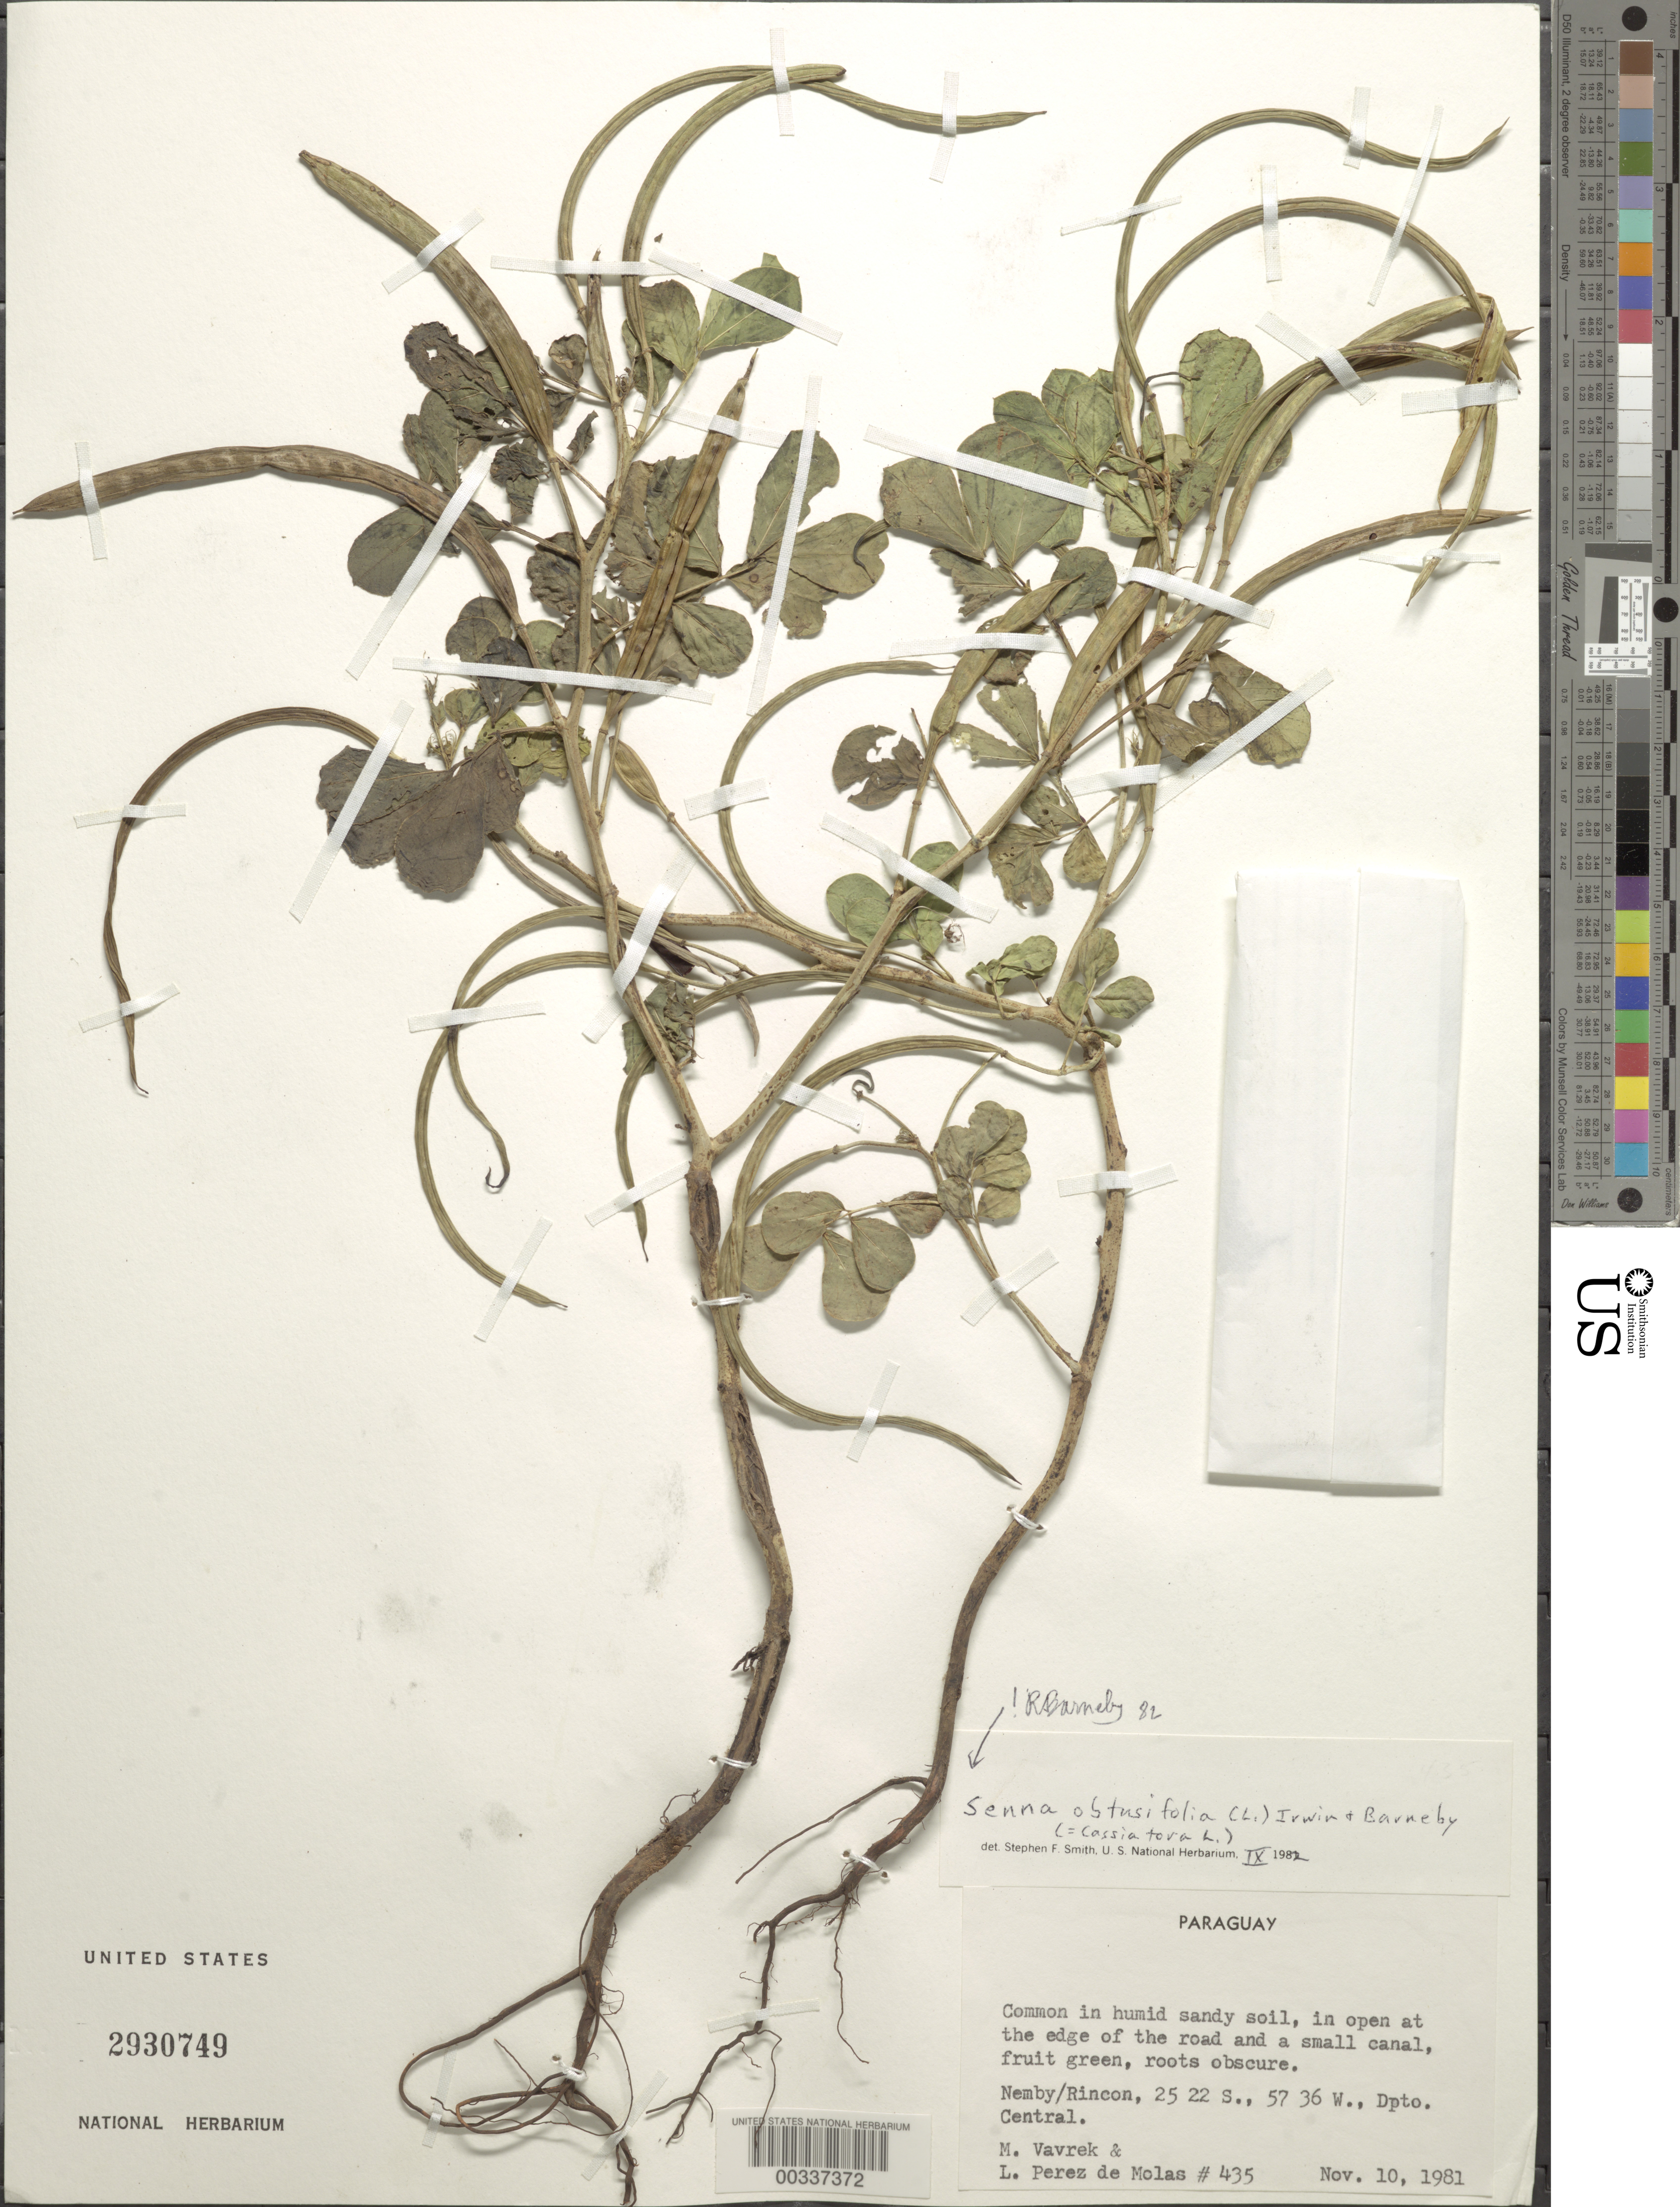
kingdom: Plantae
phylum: Tracheophyta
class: Magnoliopsida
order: Fabales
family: Fabaceae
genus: Senna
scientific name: Senna obtusifolia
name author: (L.) H.S. Irwin & Barneby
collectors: M. Vavrek & L. Perez De Molas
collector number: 435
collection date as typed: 10 Nov 1981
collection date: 1981-11-10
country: Paraguay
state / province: Central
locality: Nemby / rincon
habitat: In open at the edge of the road and small canal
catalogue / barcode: US 2930749